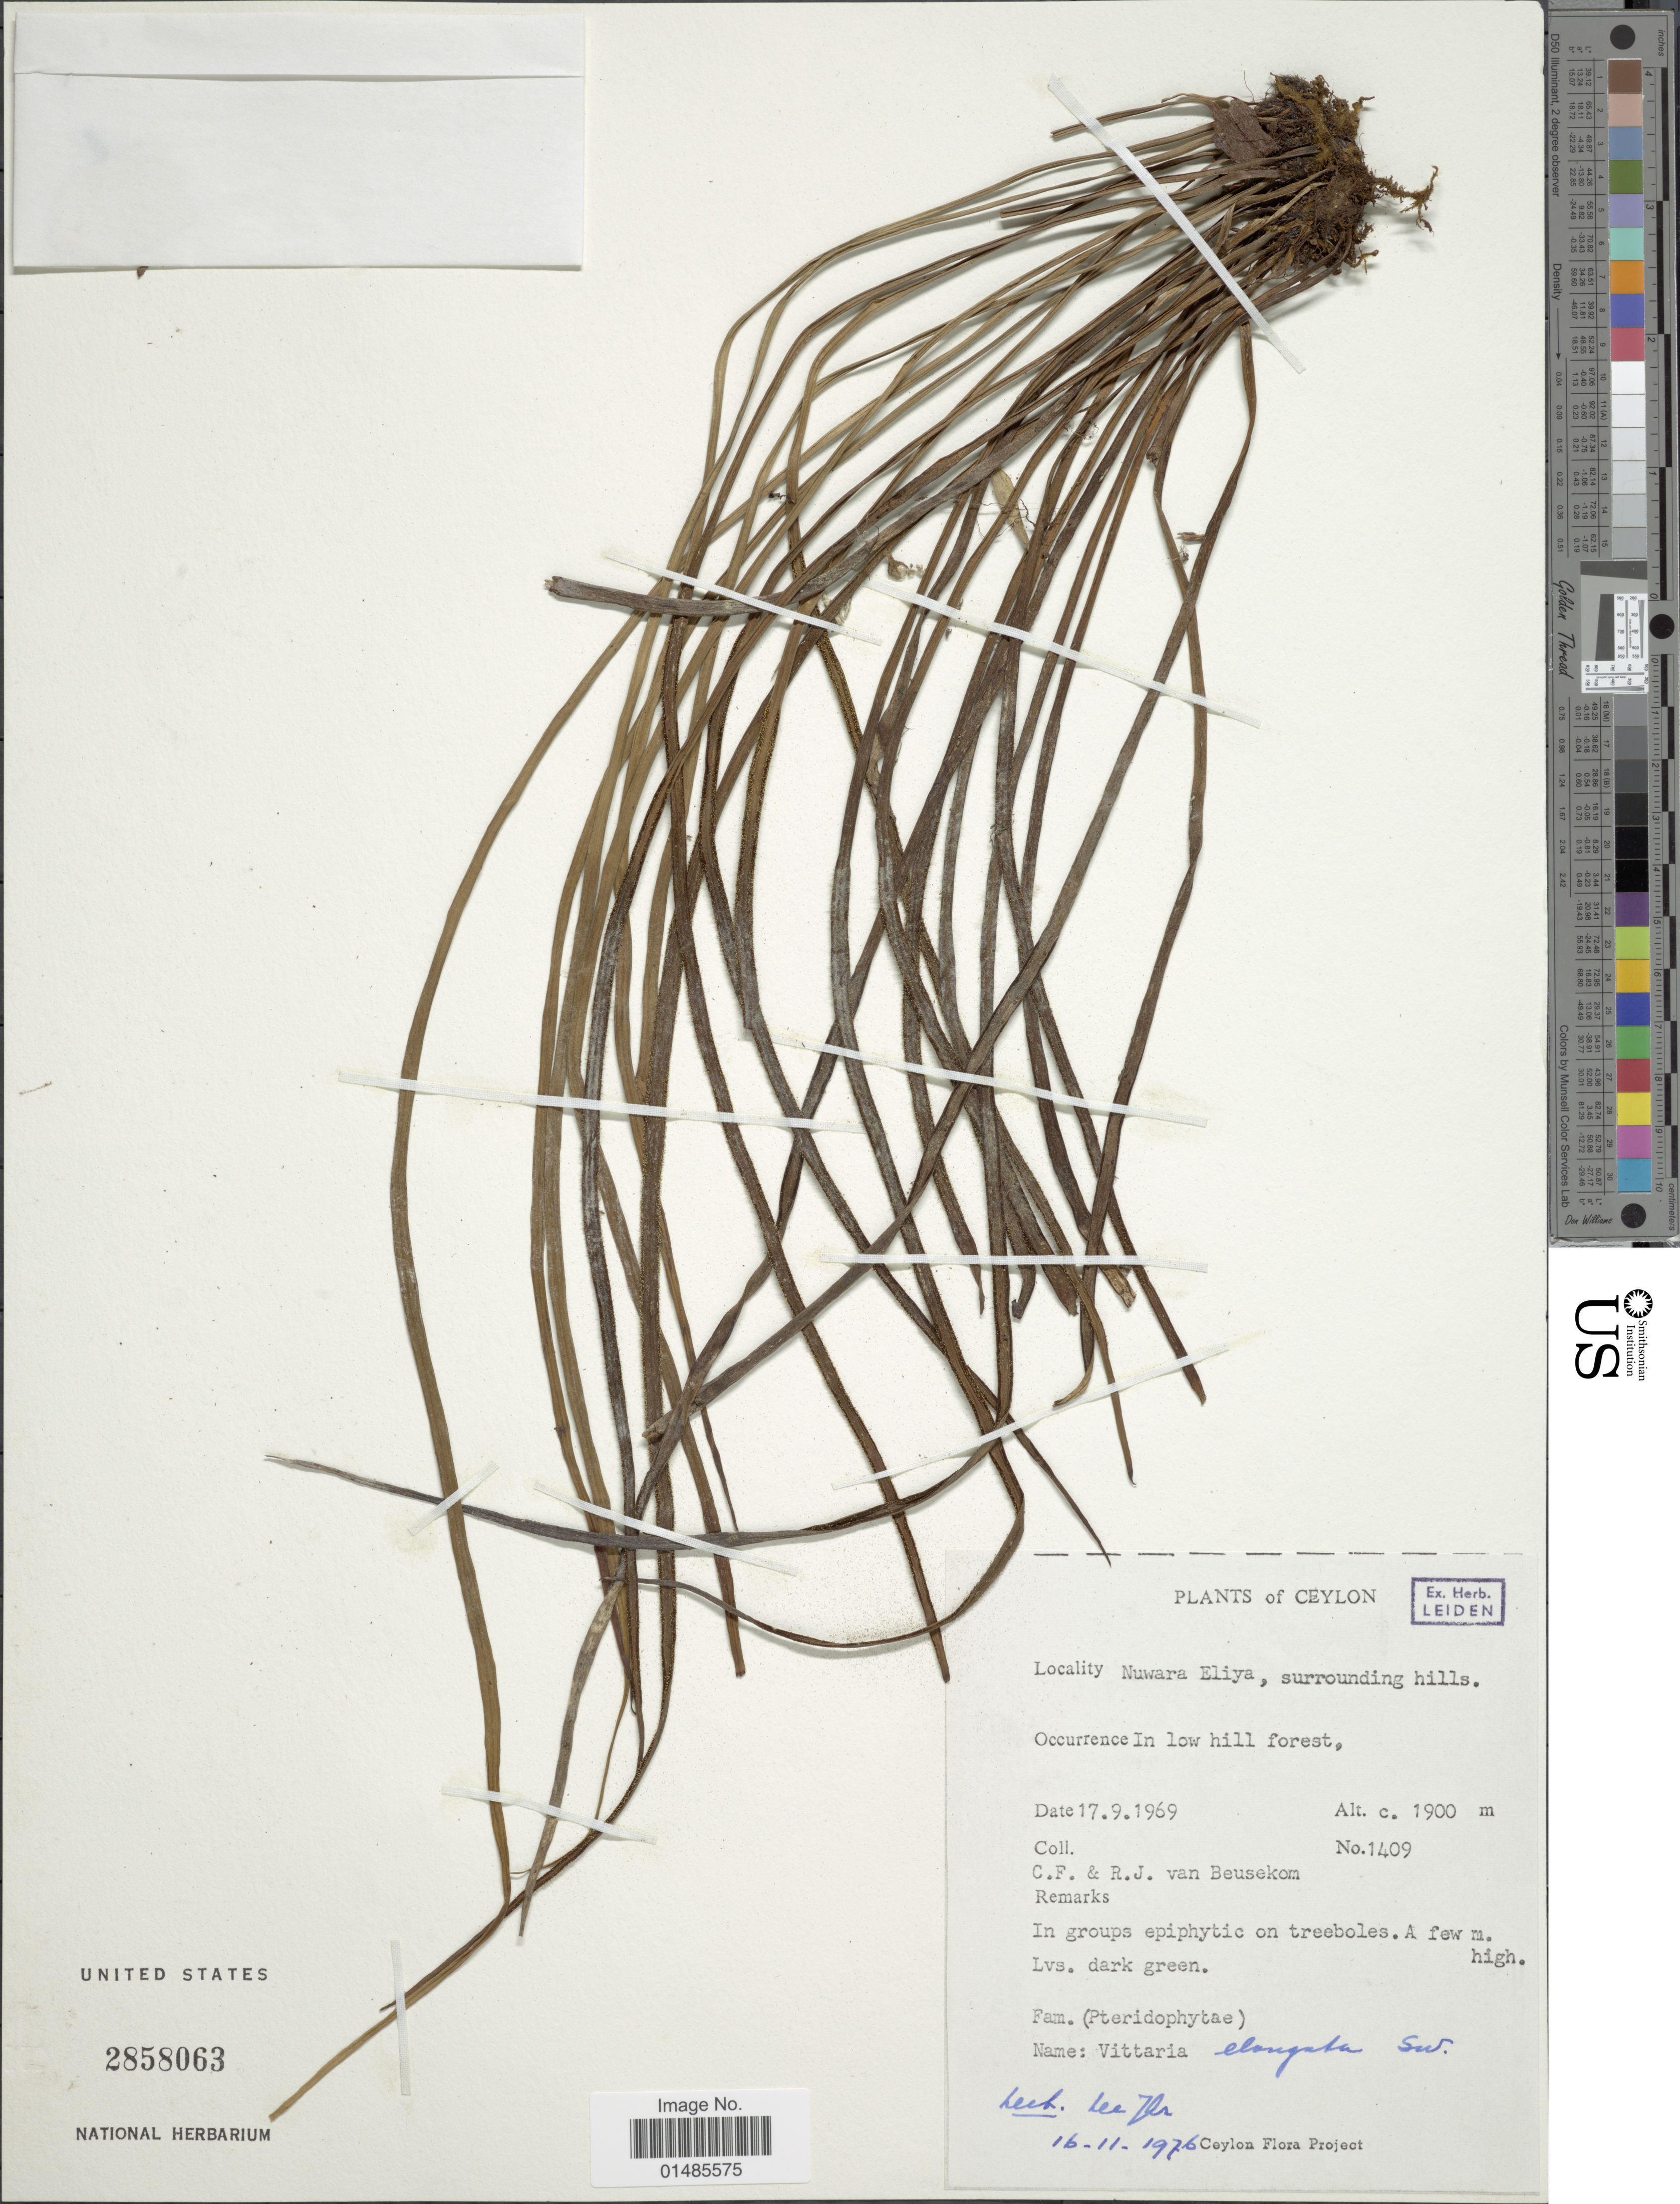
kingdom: Plantae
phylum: Tracheophyta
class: Polypodiopsida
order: Polypodiales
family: Pteridaceae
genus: Haplopteris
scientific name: Haplopteris elongata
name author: (Sw.) Crane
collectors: C. van Beusecom & R. van Beusecom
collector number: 1409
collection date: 1969-09-17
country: Sri Lanka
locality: Ceylon. Nuwara Eliya, surrounding hills.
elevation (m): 1900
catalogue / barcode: US 2858063